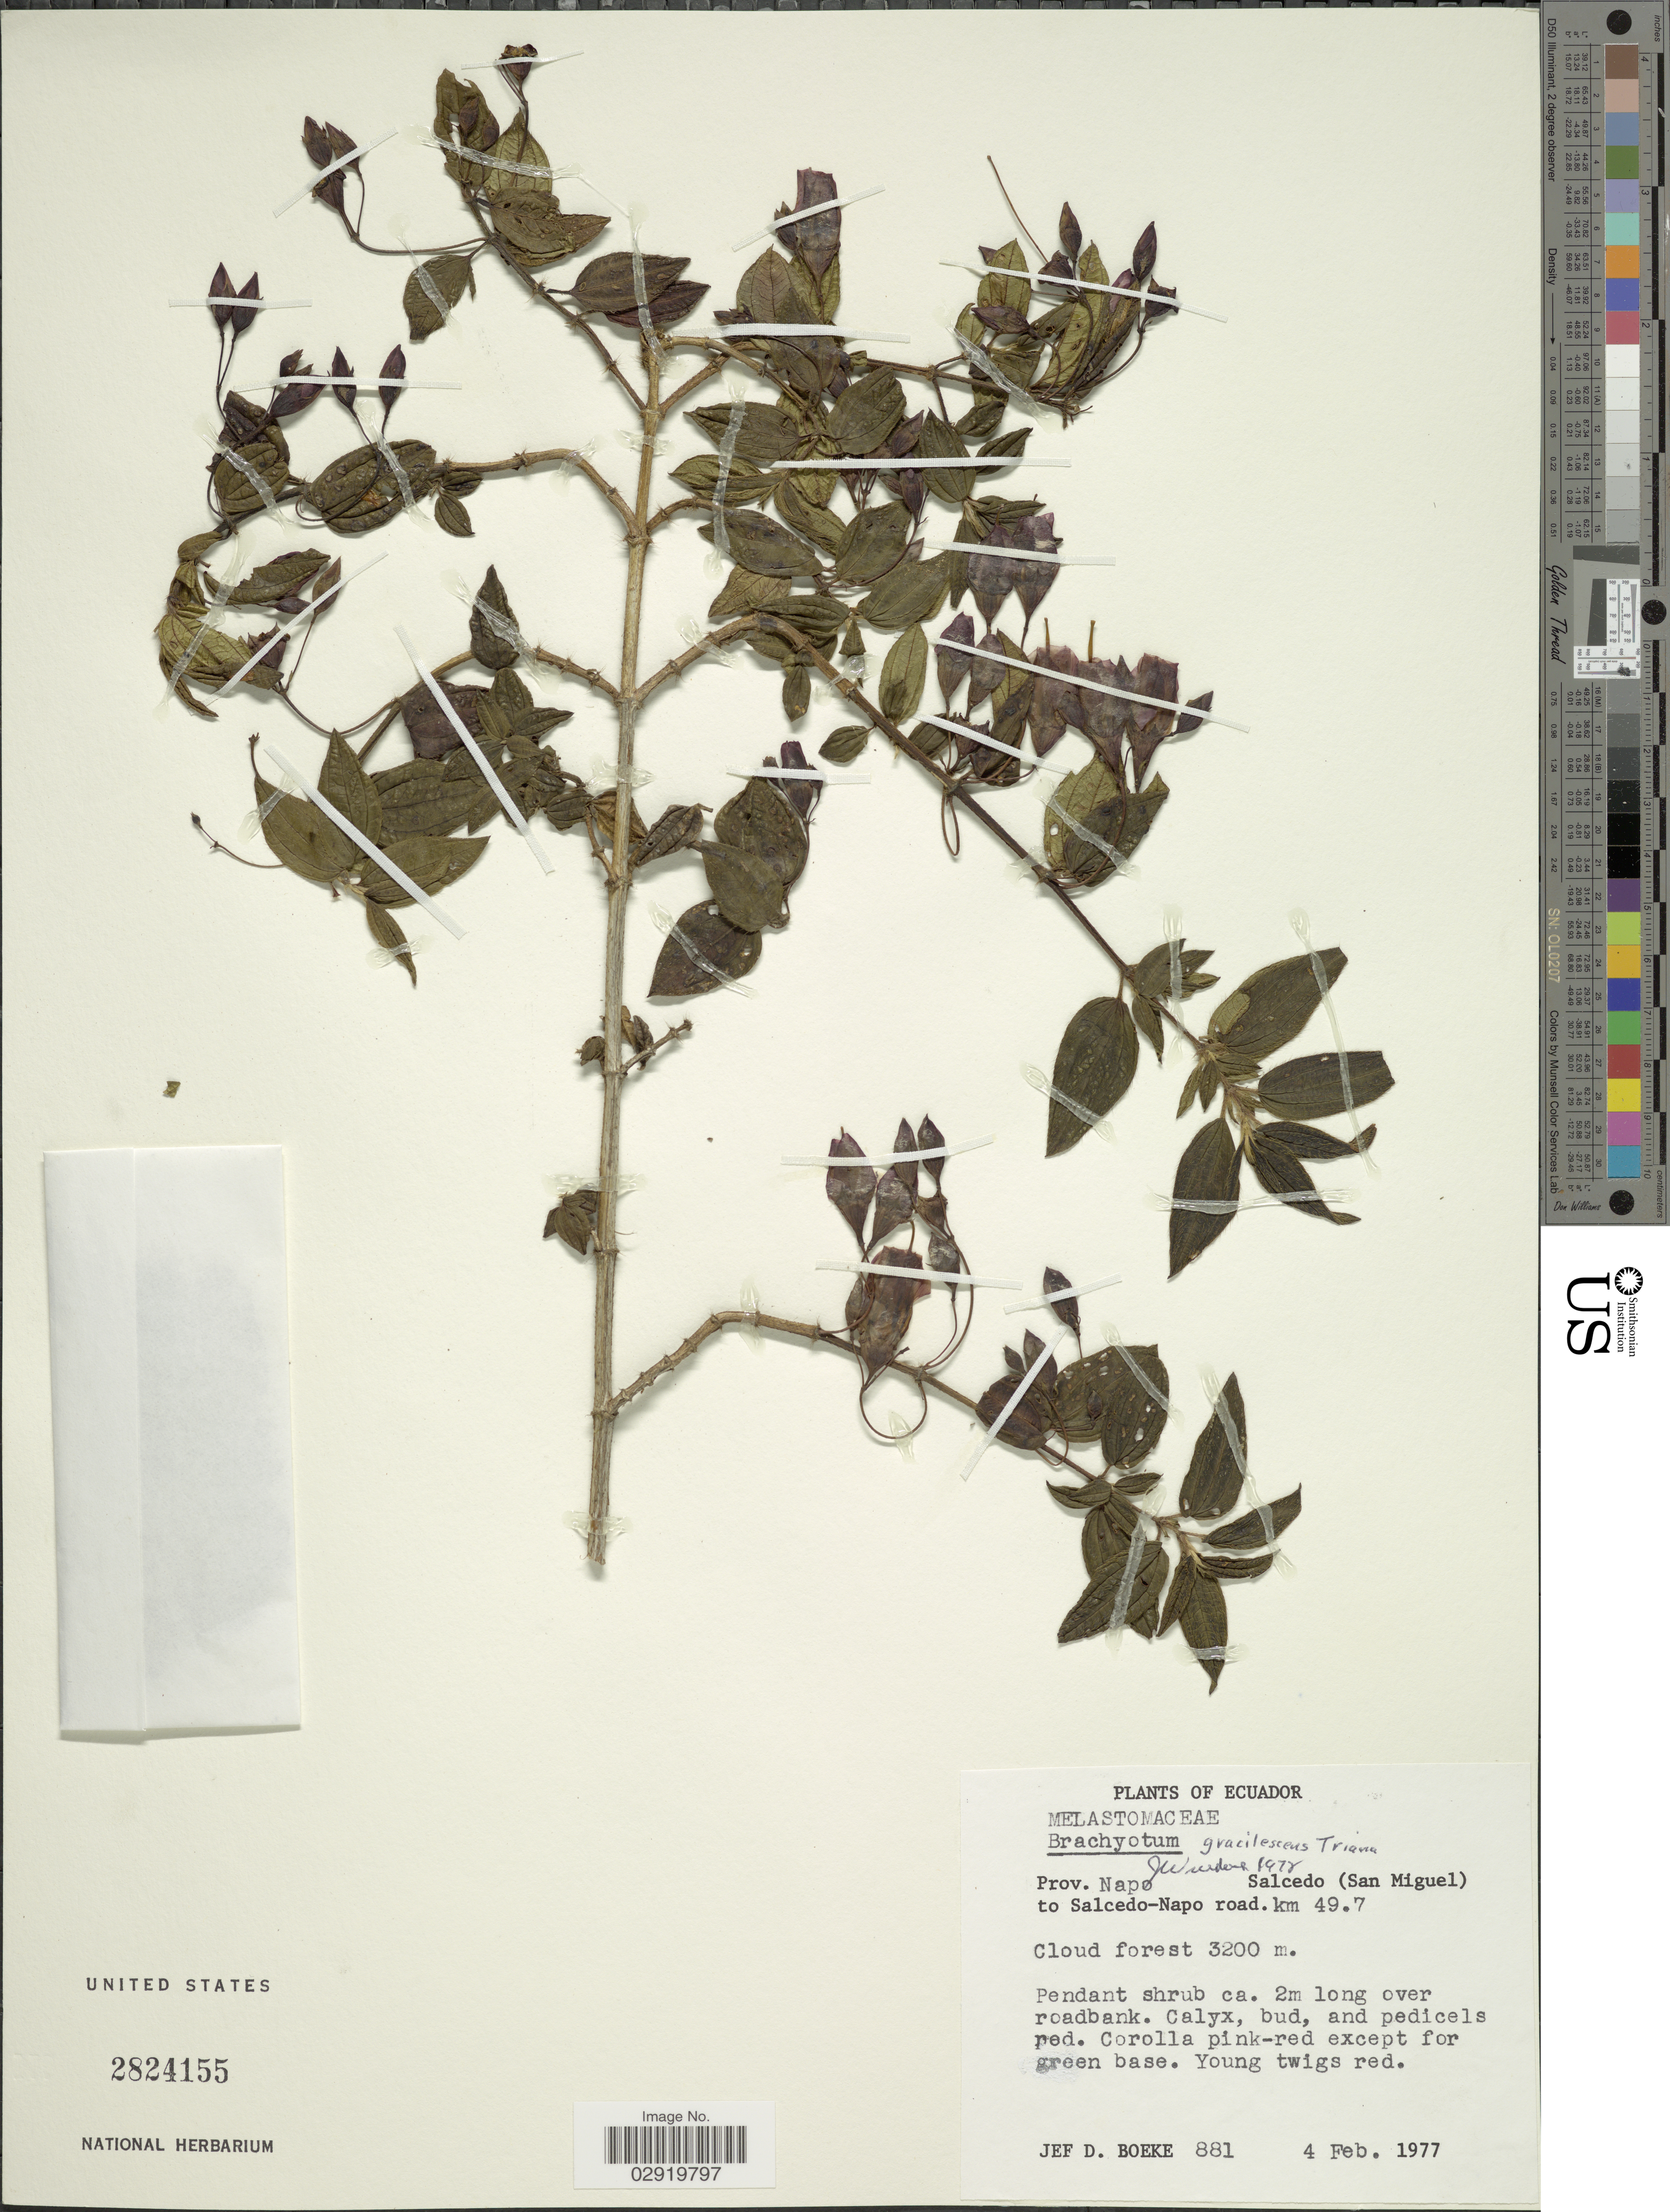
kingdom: Plantae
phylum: Tracheophyta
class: Magnoliopsida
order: Myrtales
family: Melastomataceae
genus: Brachyotum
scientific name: Brachyotum gracilescens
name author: Triana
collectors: J. Boeke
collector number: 881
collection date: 1977-02-04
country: Ecuador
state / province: Napo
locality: Salcedo (San Miguel) to Salcedo-Napo road. km 49.7.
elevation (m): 3200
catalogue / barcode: US 2824155